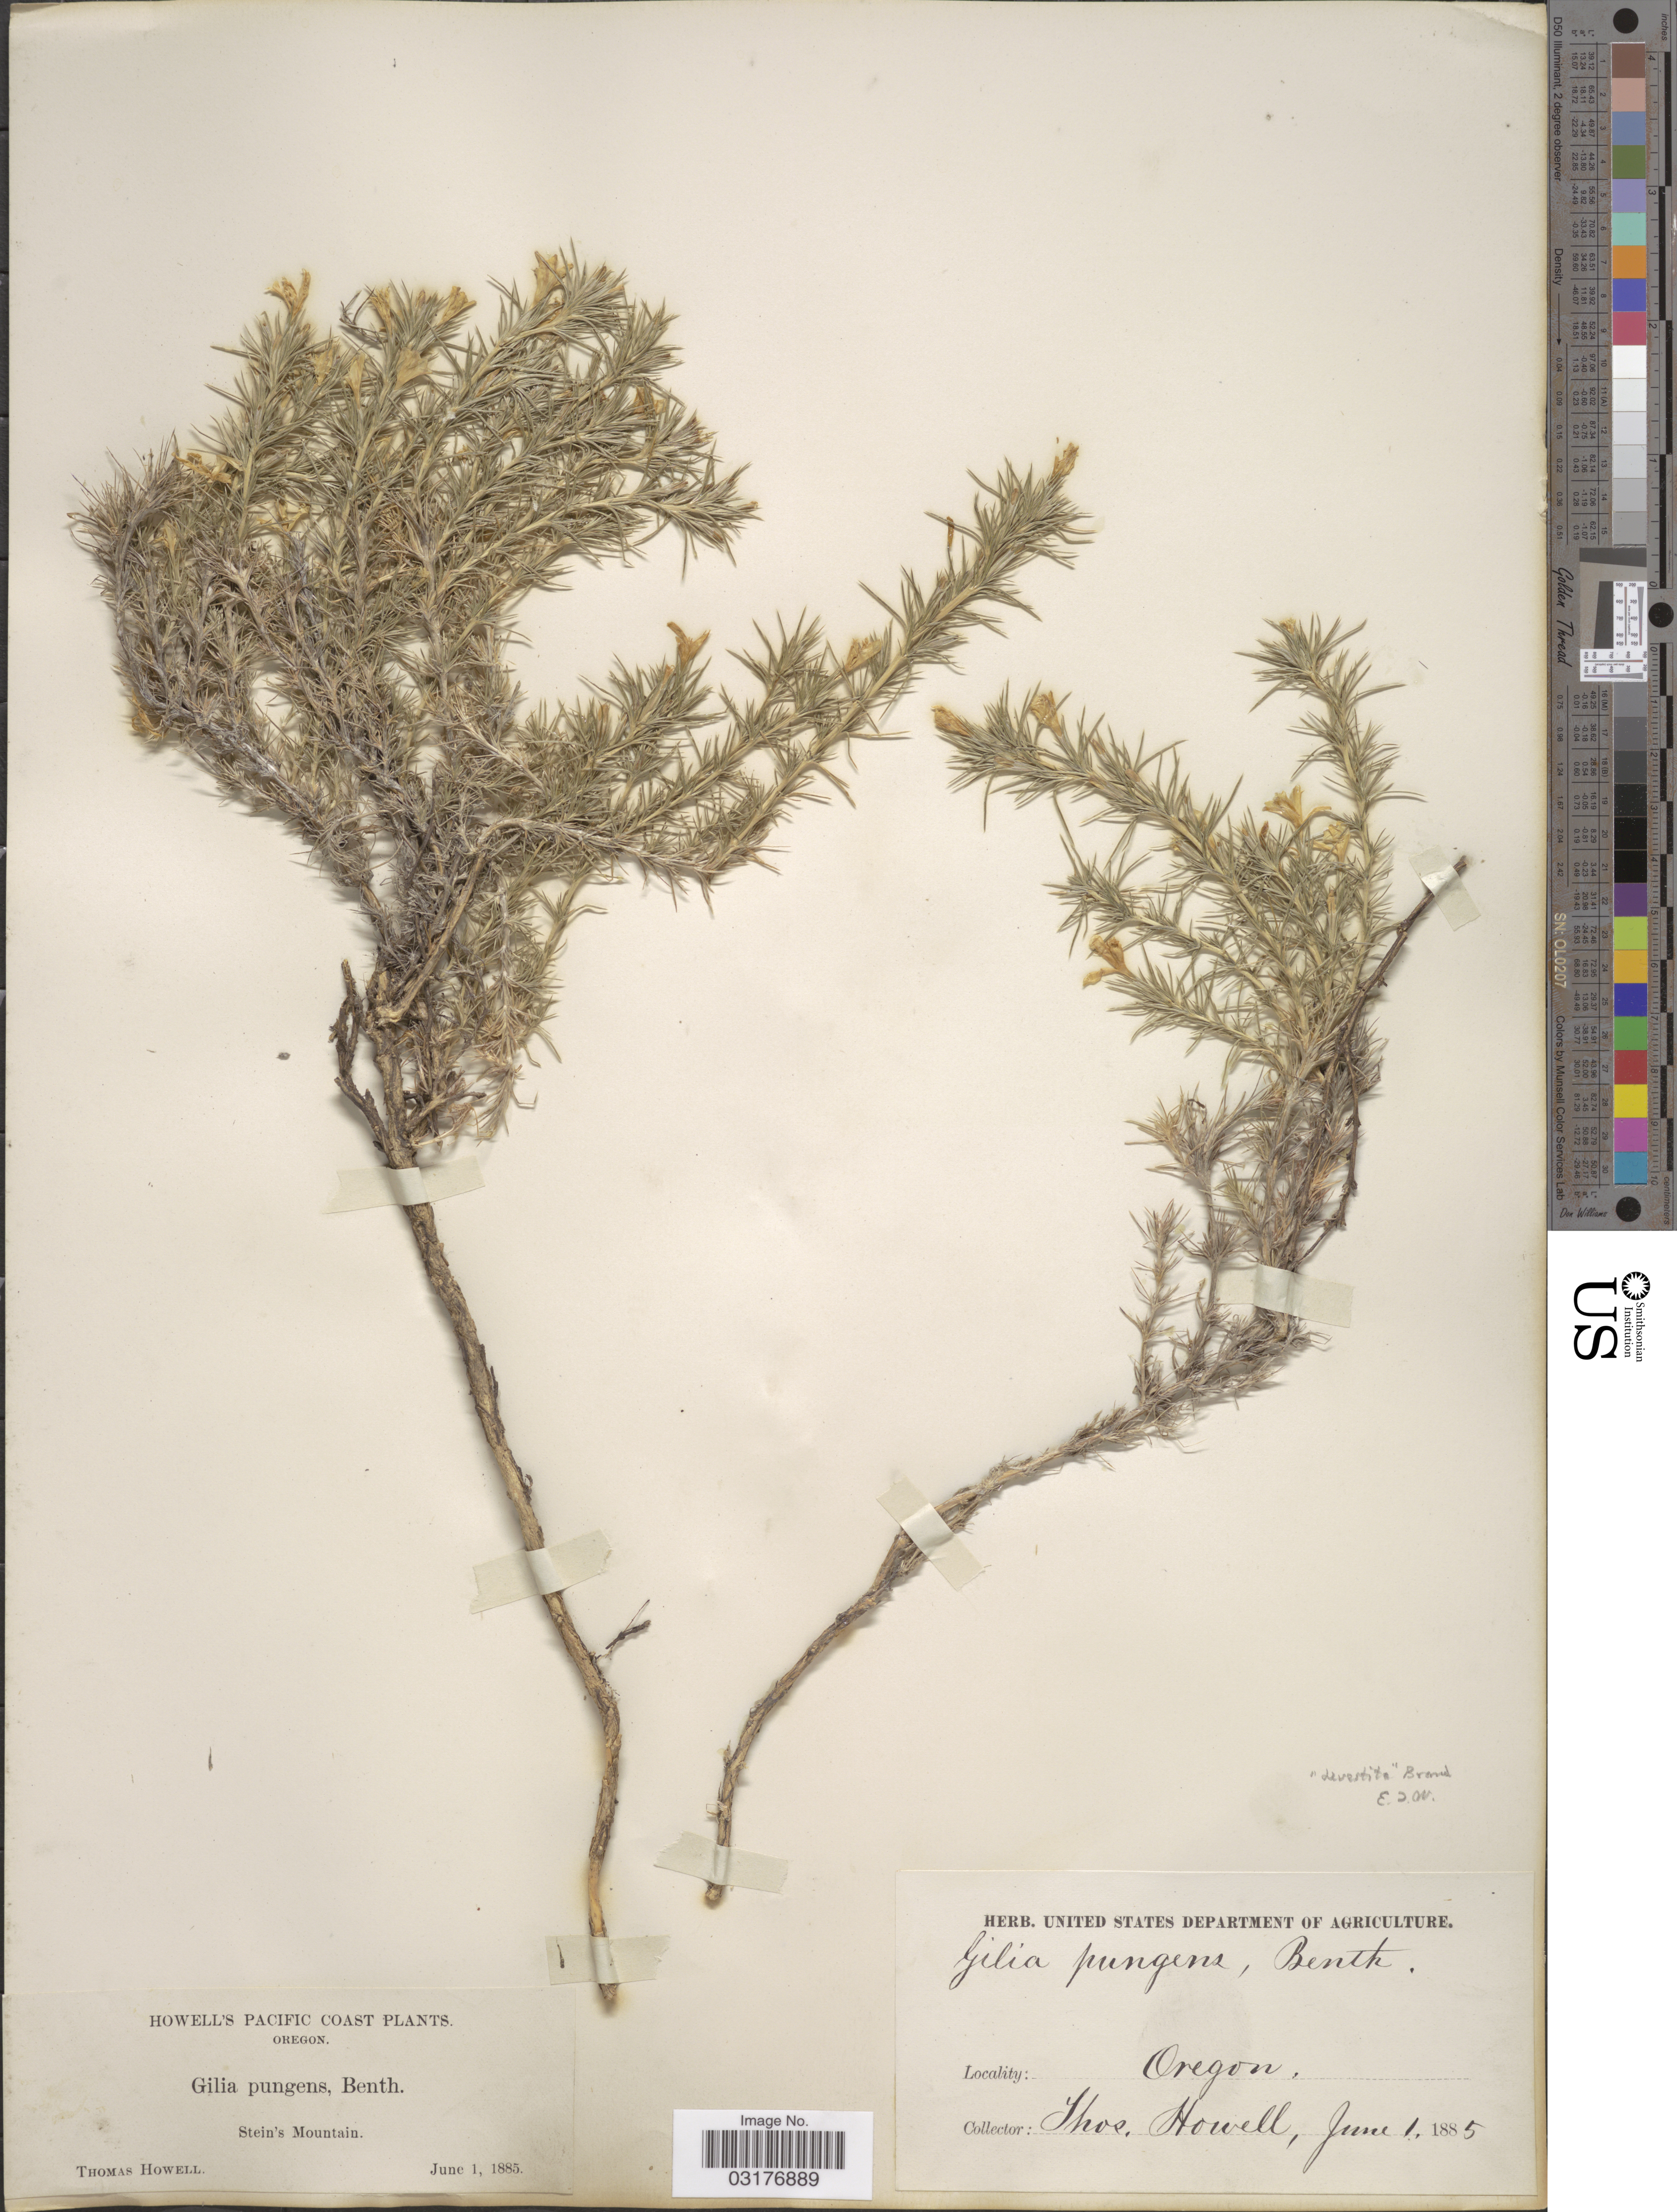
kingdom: Plantae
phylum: Tracheophyta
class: Magnoliopsida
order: Ericales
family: Polemoniaceae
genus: Linanthus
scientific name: Linanthus pungens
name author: (Torr.) J.M. Porter & L.A. Johnson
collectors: T. Howell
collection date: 1885-06-01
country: United States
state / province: Oregon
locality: Pacific Coast. Stein's Mountain.